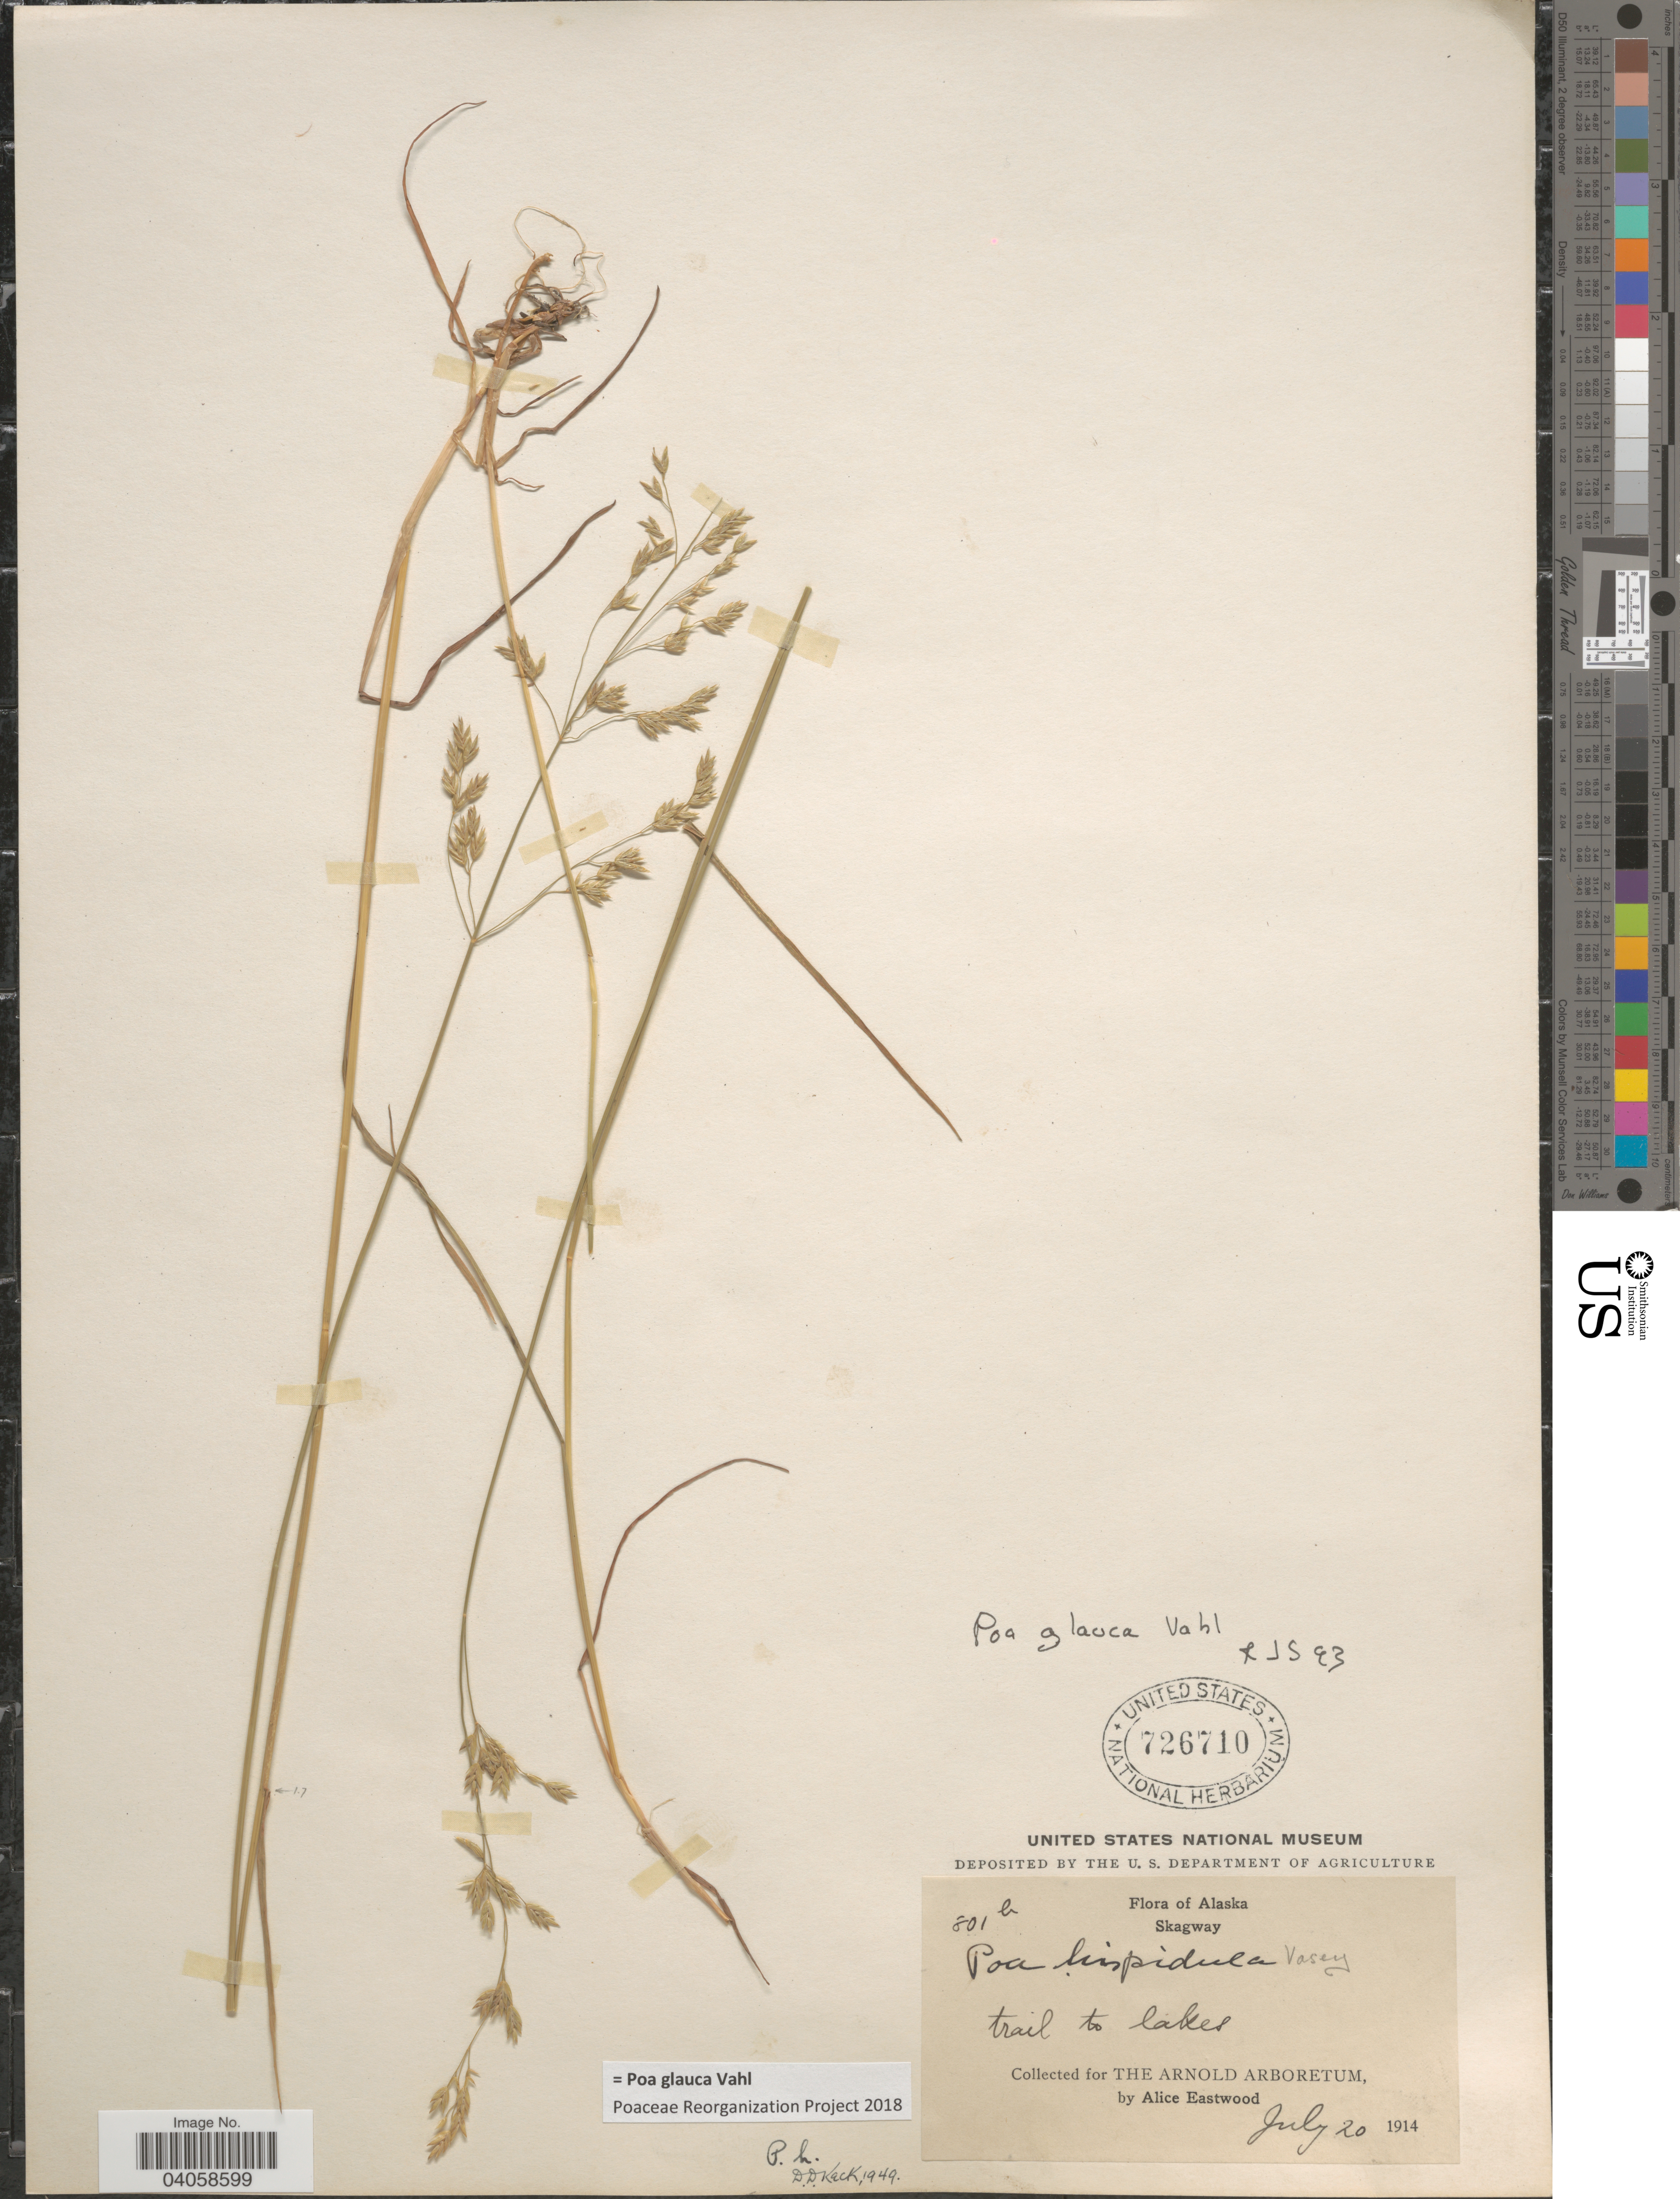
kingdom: Plantae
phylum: Tracheophyta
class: Liliopsida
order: Poales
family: Poaceae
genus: Poa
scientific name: Poa glauca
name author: Vahl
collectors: A. Eastwood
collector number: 801b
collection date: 1914-07-20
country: United States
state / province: Alaska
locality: Skagway. Trail to lakes.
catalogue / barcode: US 726710